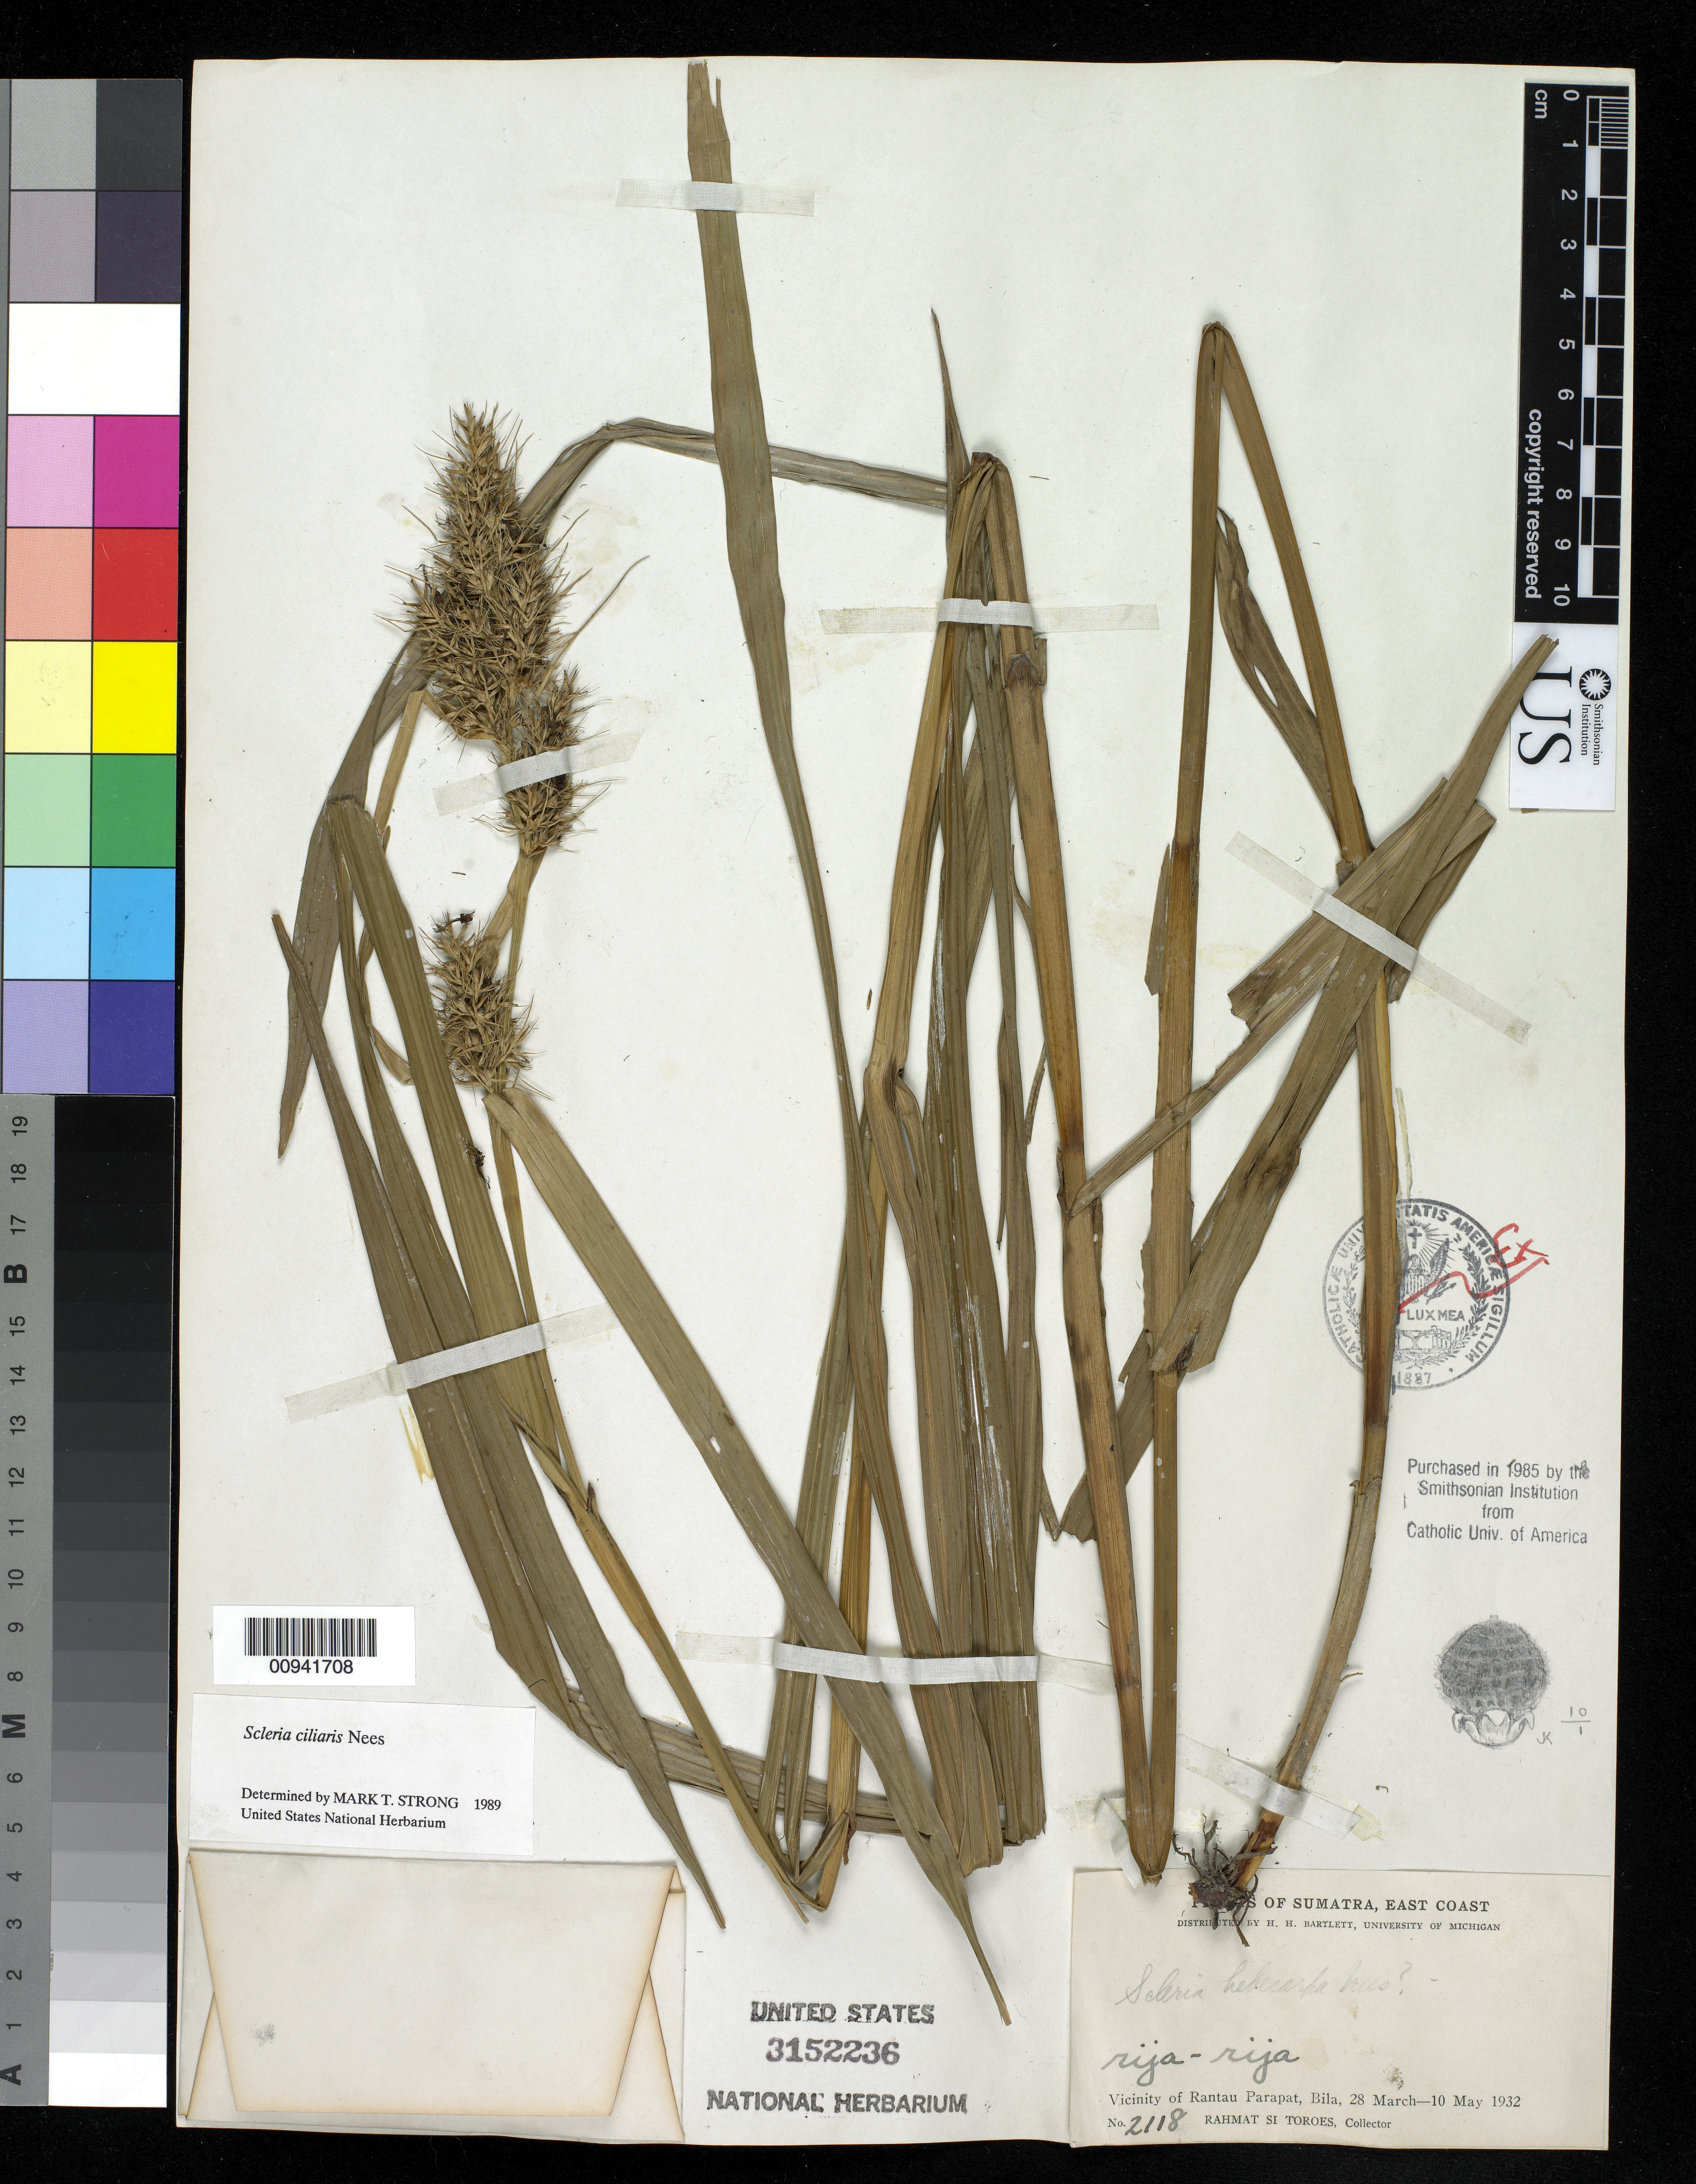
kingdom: Plantae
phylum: Tracheophyta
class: Liliopsida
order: Poales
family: Cyperaceae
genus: Scleria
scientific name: Scleria ciliaris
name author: Nees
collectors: Rahmat Si Boeea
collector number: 2118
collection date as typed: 28 Mar 1932 to 10 May 1932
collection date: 1932-03-28/1932-05-10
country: Indonesia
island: Sumatra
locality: Vicinity of Rantau Parapat, Bila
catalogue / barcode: US 3152236